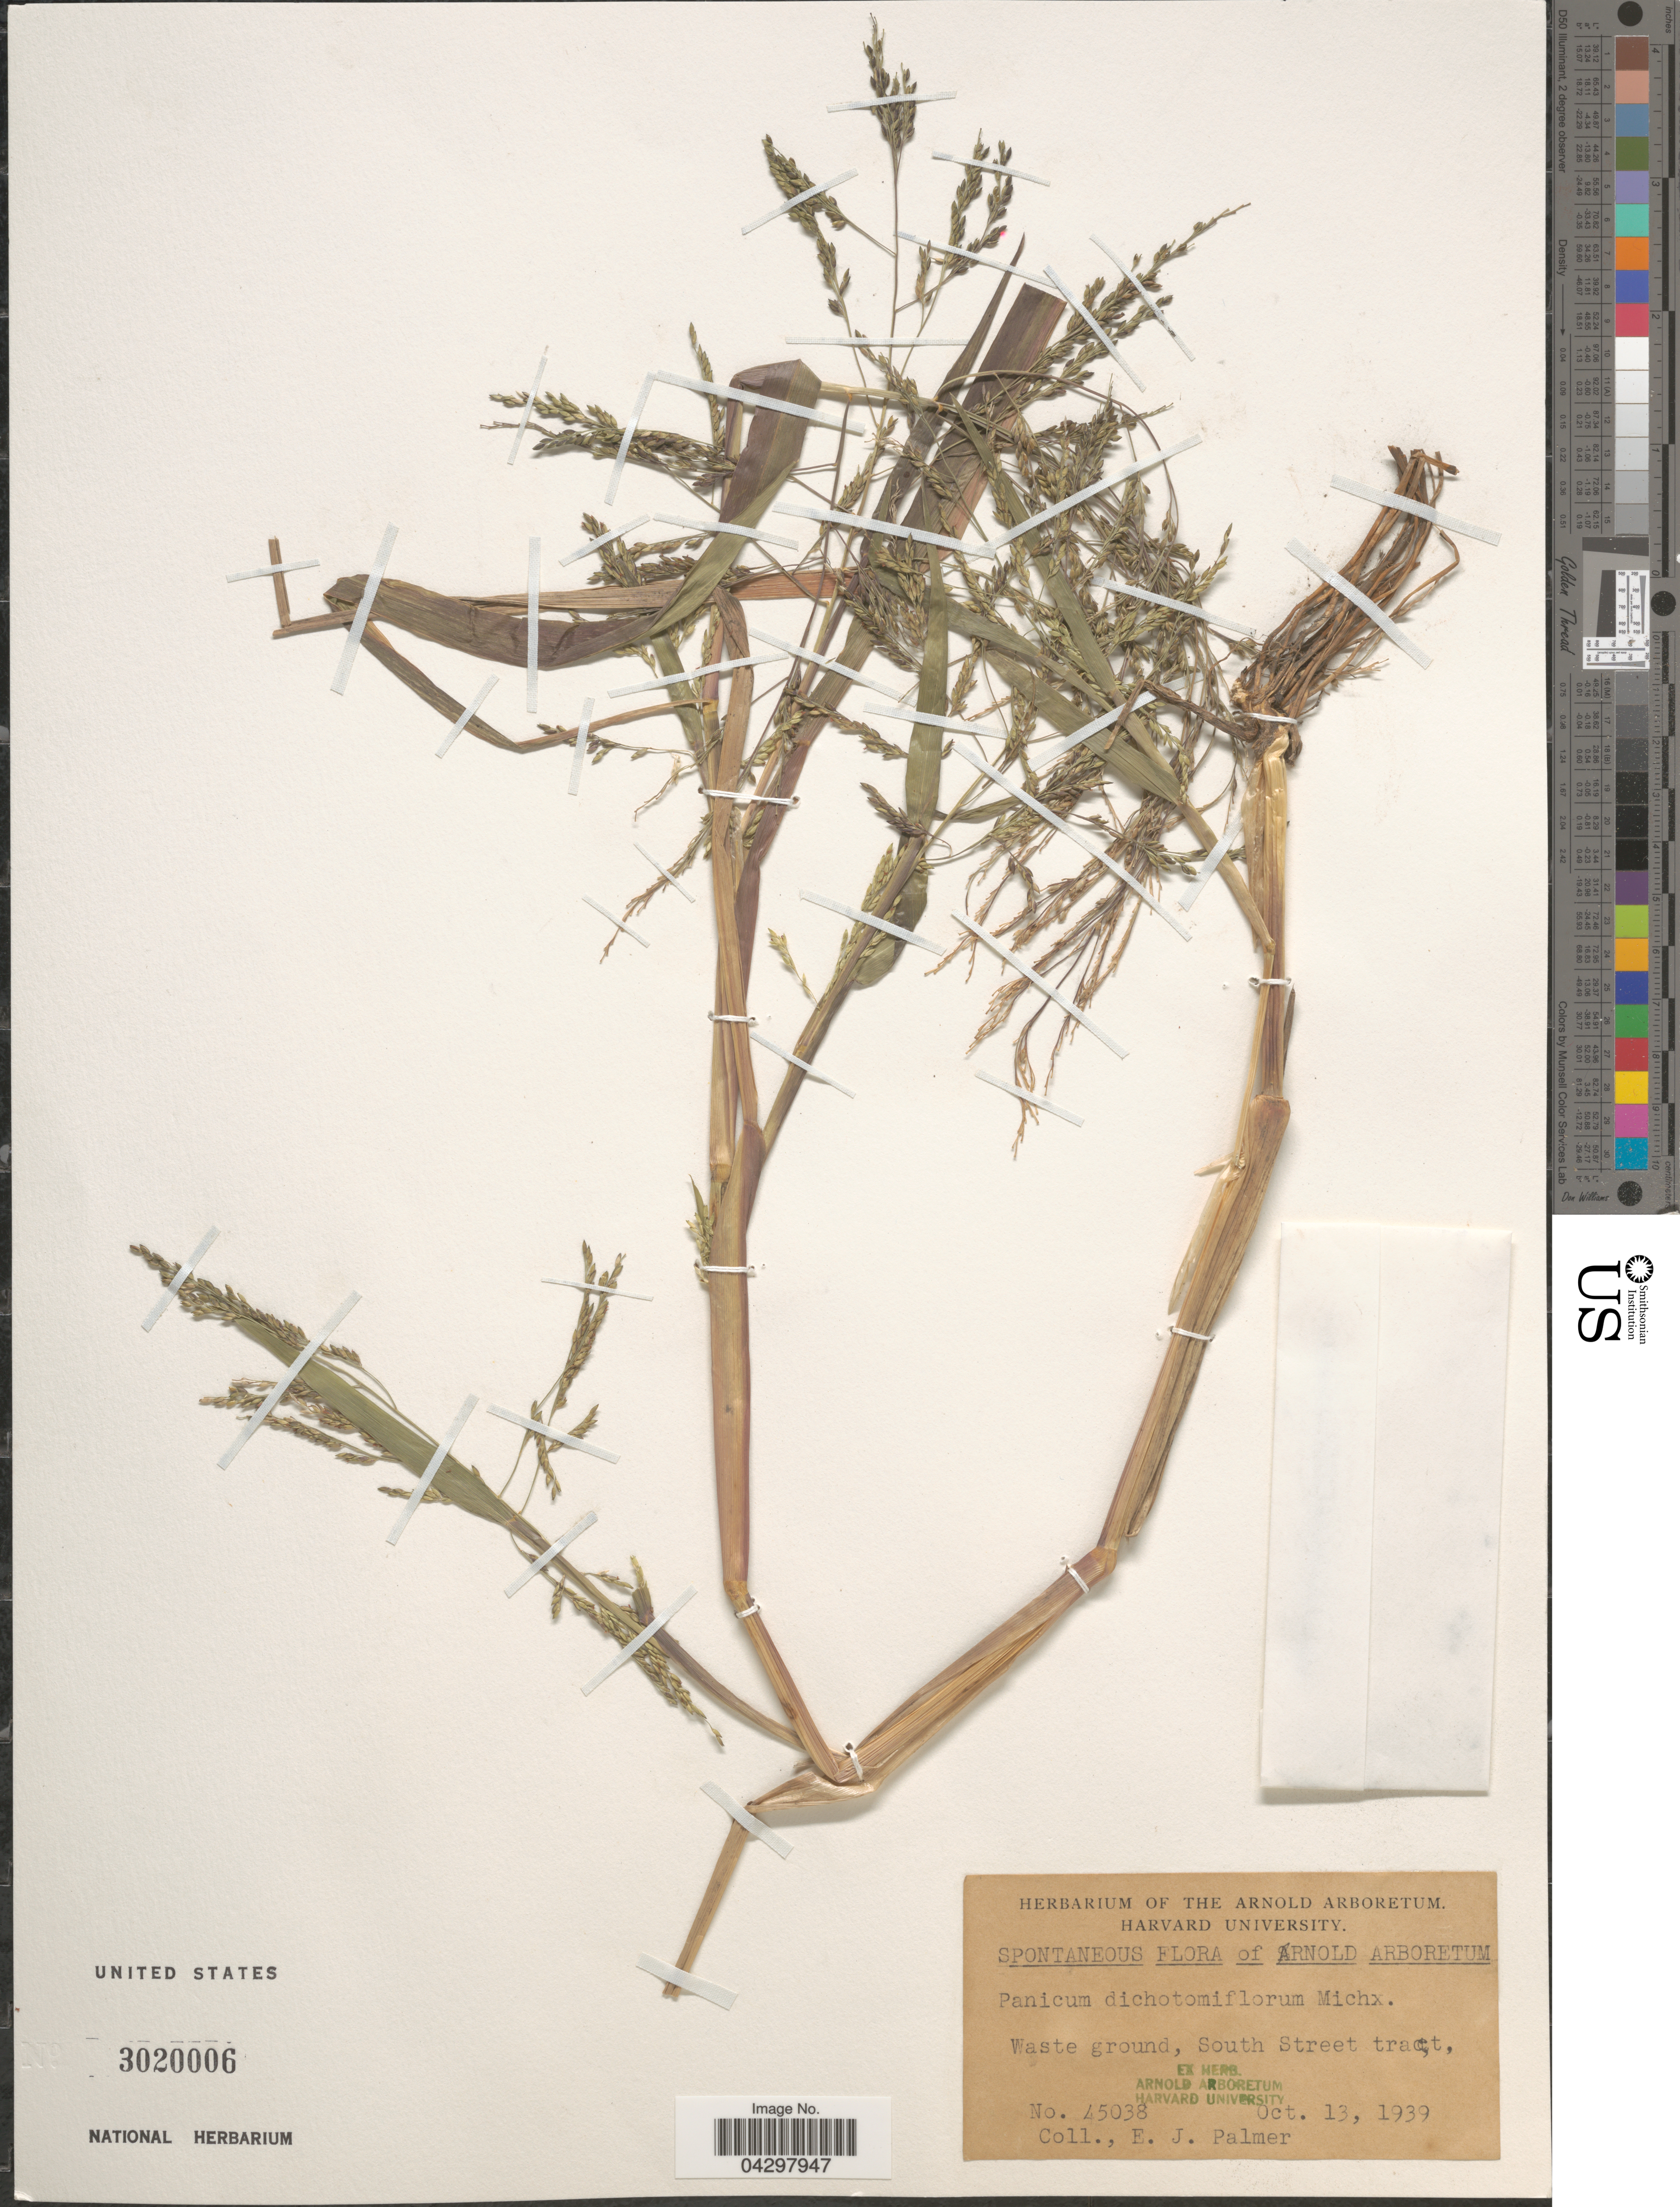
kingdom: Plantae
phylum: Tracheophyta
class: Liliopsida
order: Poales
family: Poaceae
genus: Panicum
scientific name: Panicum dichotomiflorum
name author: Michx.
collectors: E. J. Palmer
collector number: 45038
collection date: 1939-10-13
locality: Waste ground, South Street tract.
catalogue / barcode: US 3020006